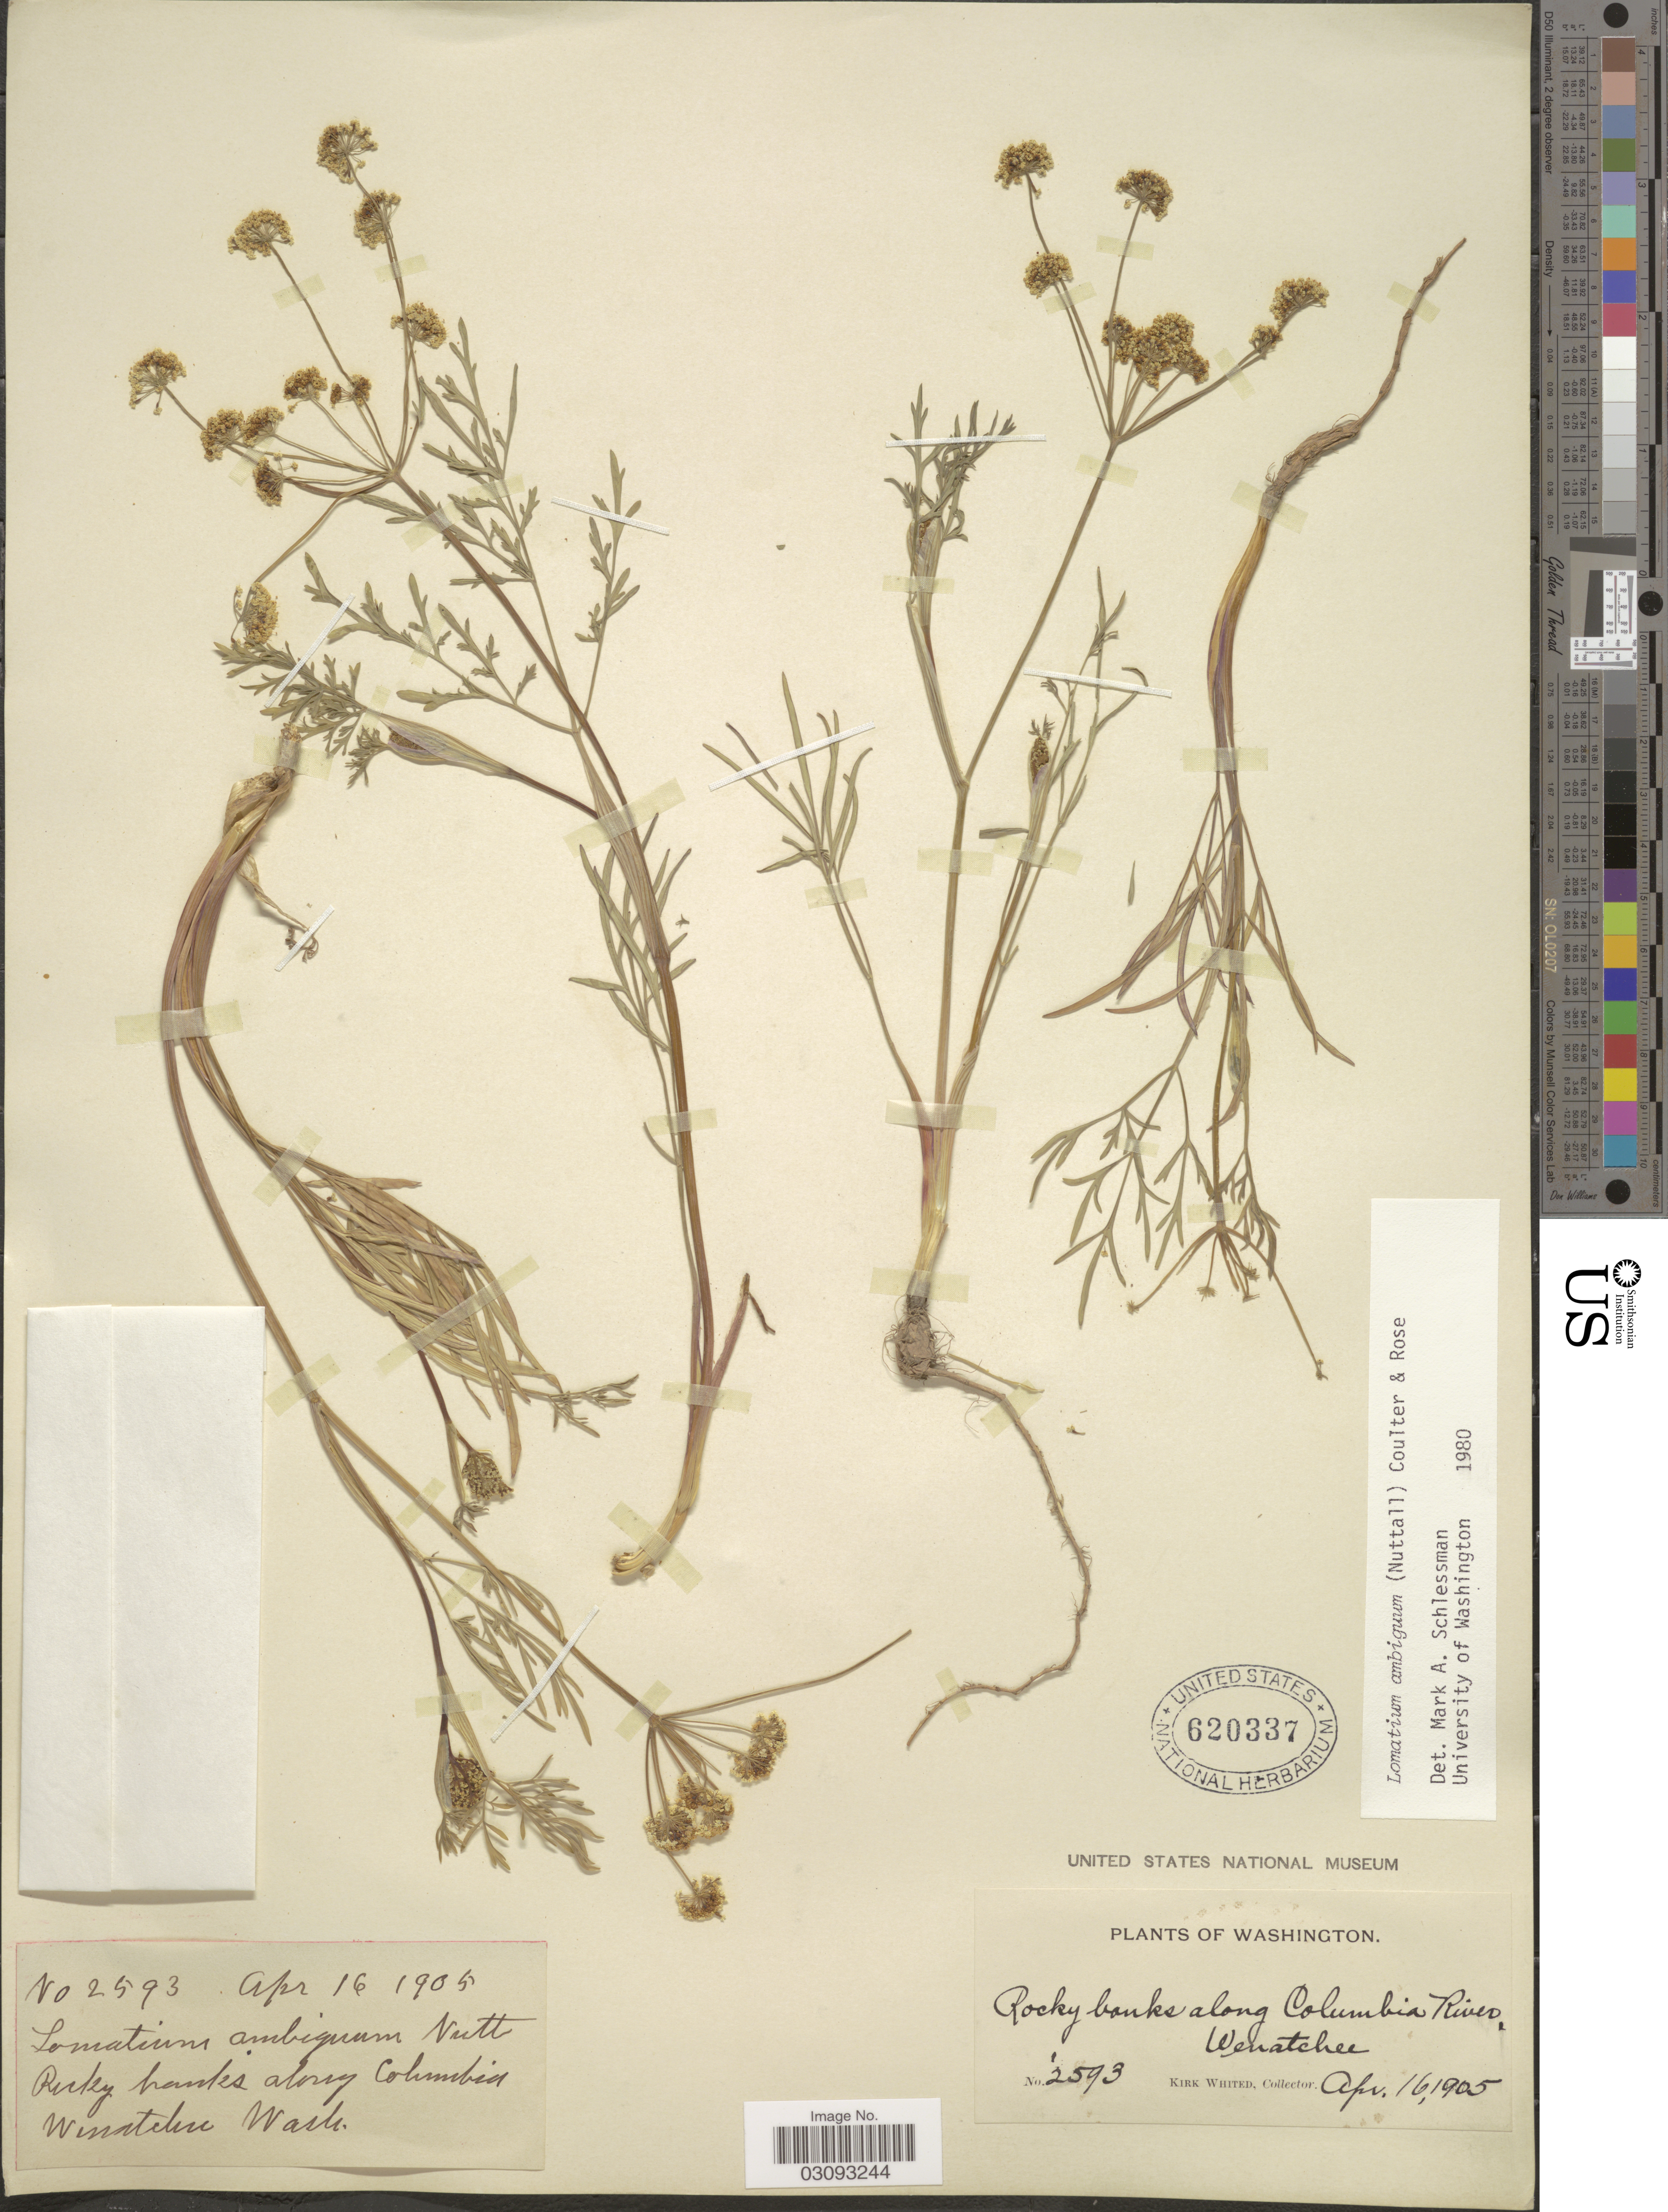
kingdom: Plantae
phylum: Tracheophyta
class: Magnoliopsida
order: Apiales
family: Apiaceae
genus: Lomatium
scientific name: Lomatium ambiguum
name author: (Nutt.) Coult. & Rose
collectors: K. Whited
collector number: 2593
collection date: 1905-04-16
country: United States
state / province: Washington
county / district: Chelan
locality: Rocky banks along Columbia River, Wenatchee. Wash.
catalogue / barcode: US 620337